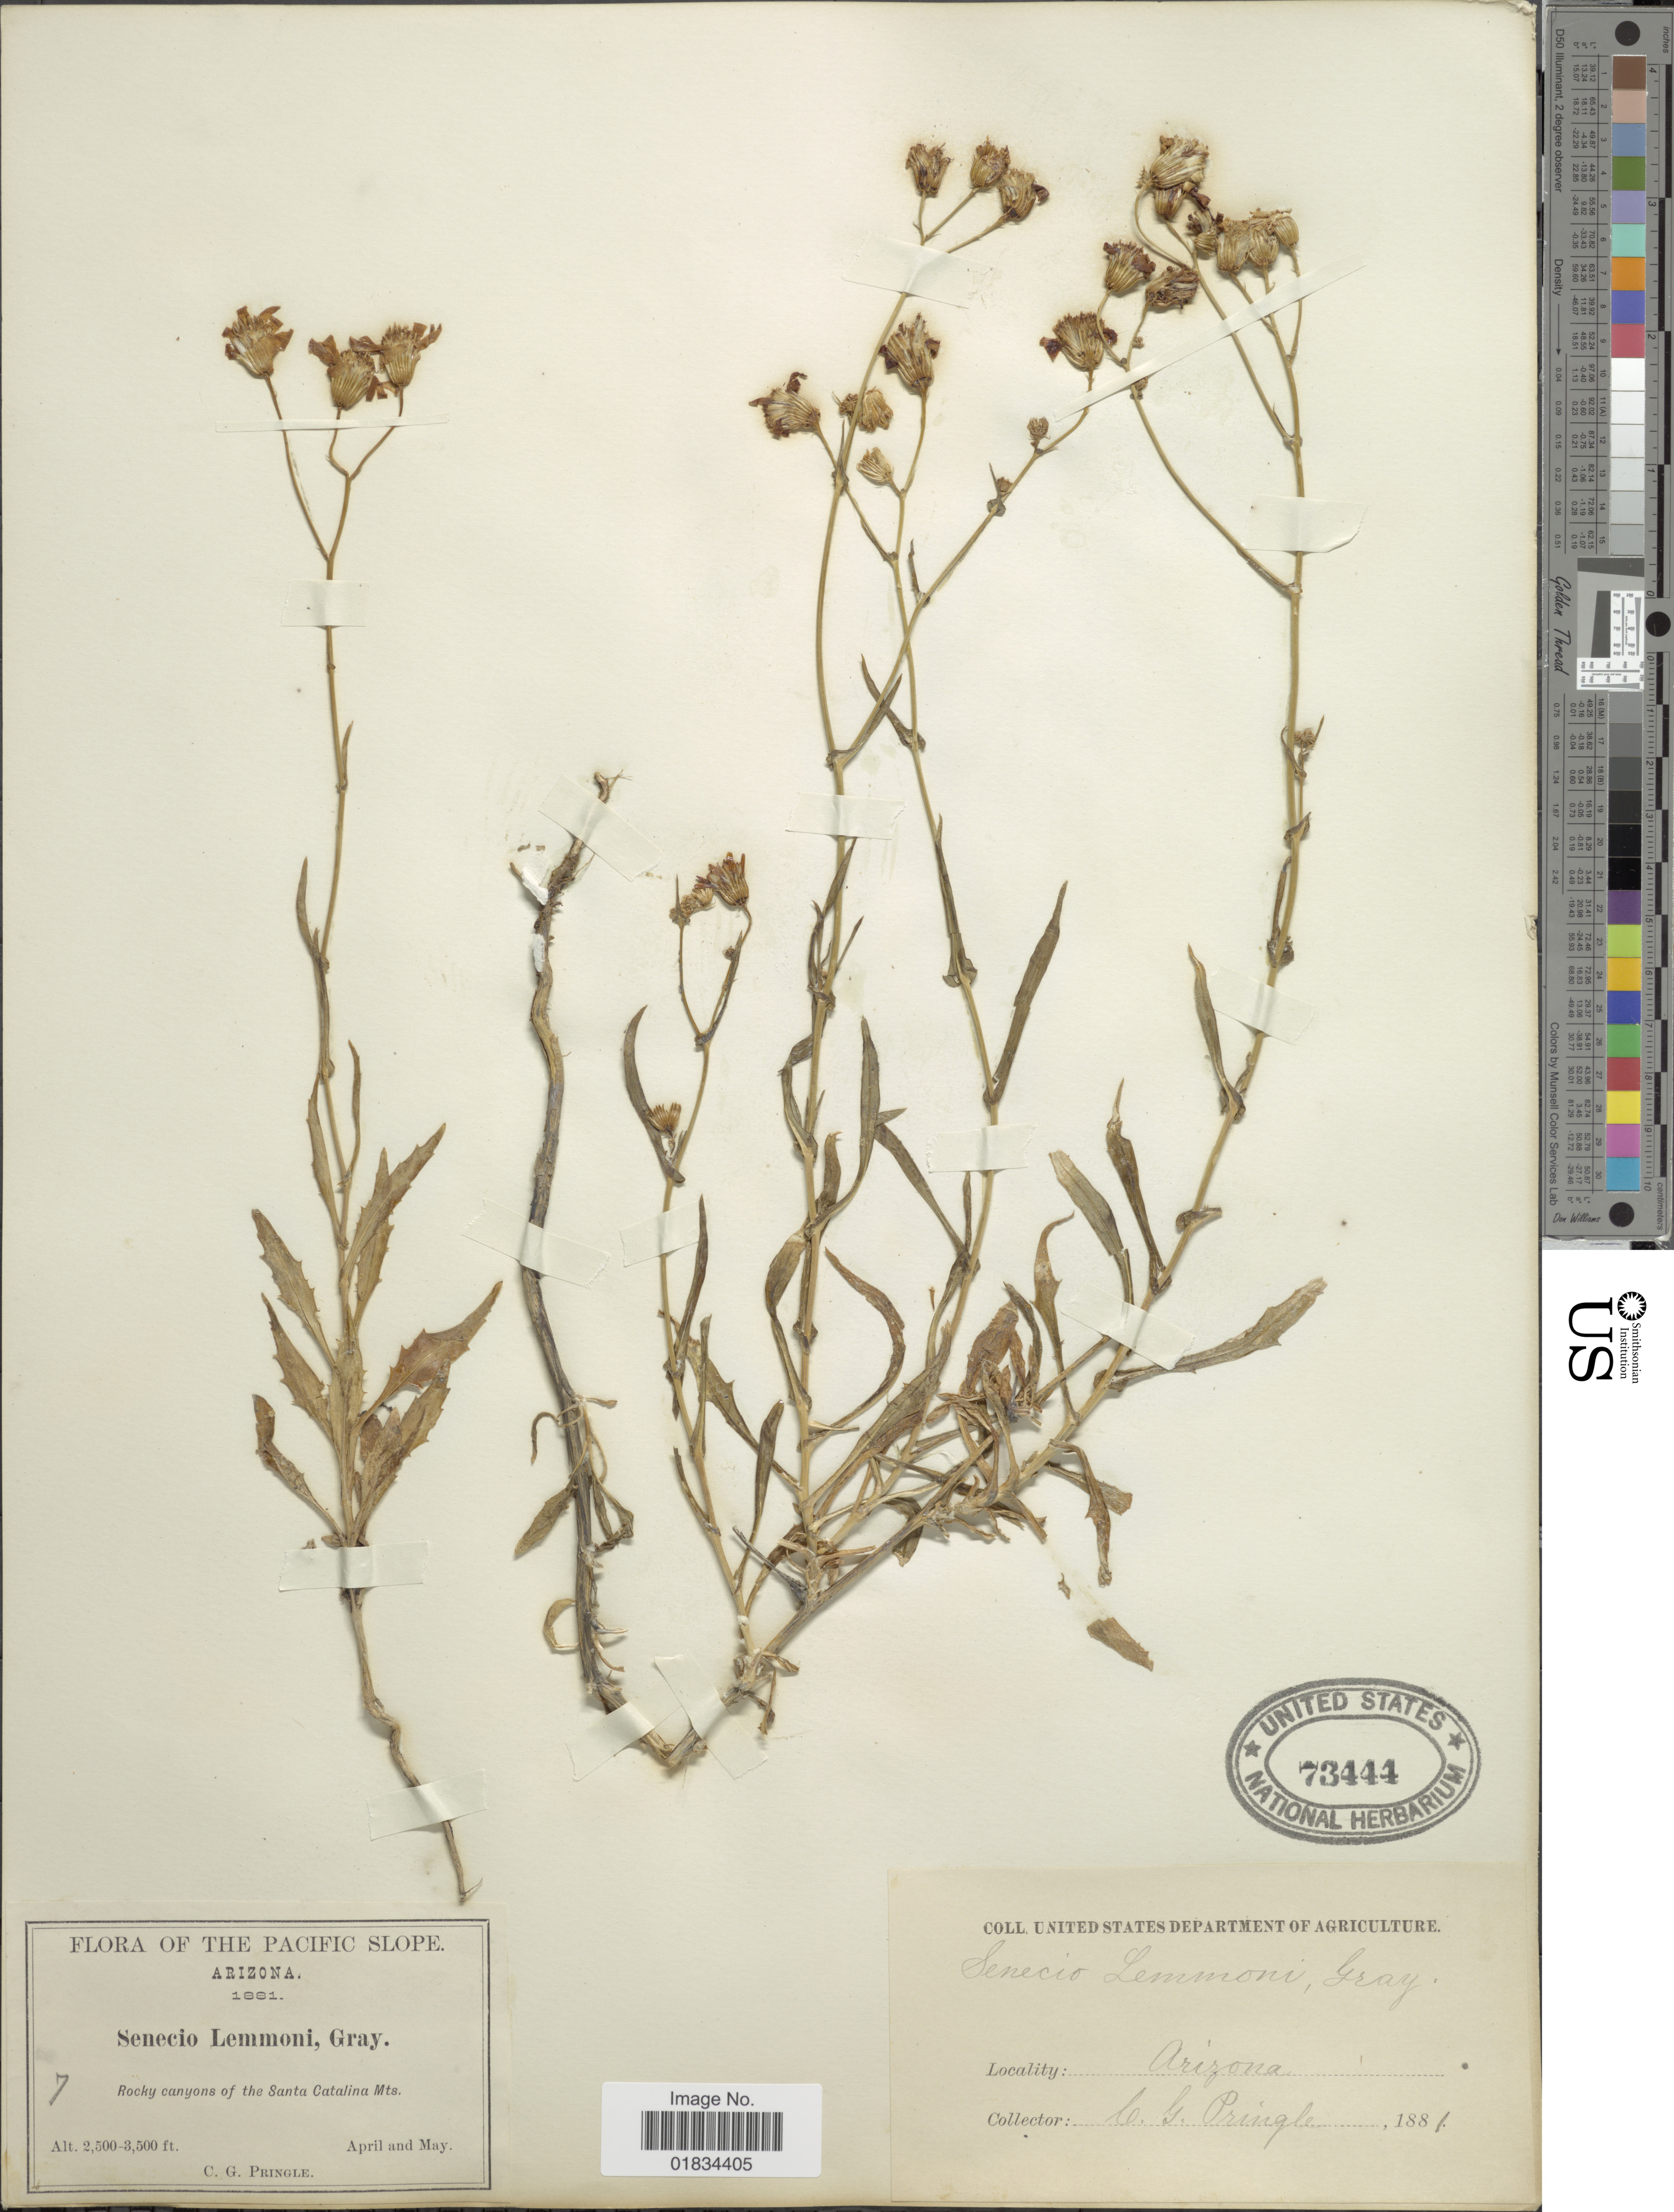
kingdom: Plantae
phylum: Tracheophyta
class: Magnoliopsida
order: Asterales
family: Asteraceae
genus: Senecio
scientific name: Senecio lemmonii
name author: A. Gray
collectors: C. G. Pringle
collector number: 7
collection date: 1881-04/1881-05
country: United States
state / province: Arizona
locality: Rocky canyons of the Santa Cantalina Mts.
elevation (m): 762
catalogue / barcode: US 73444